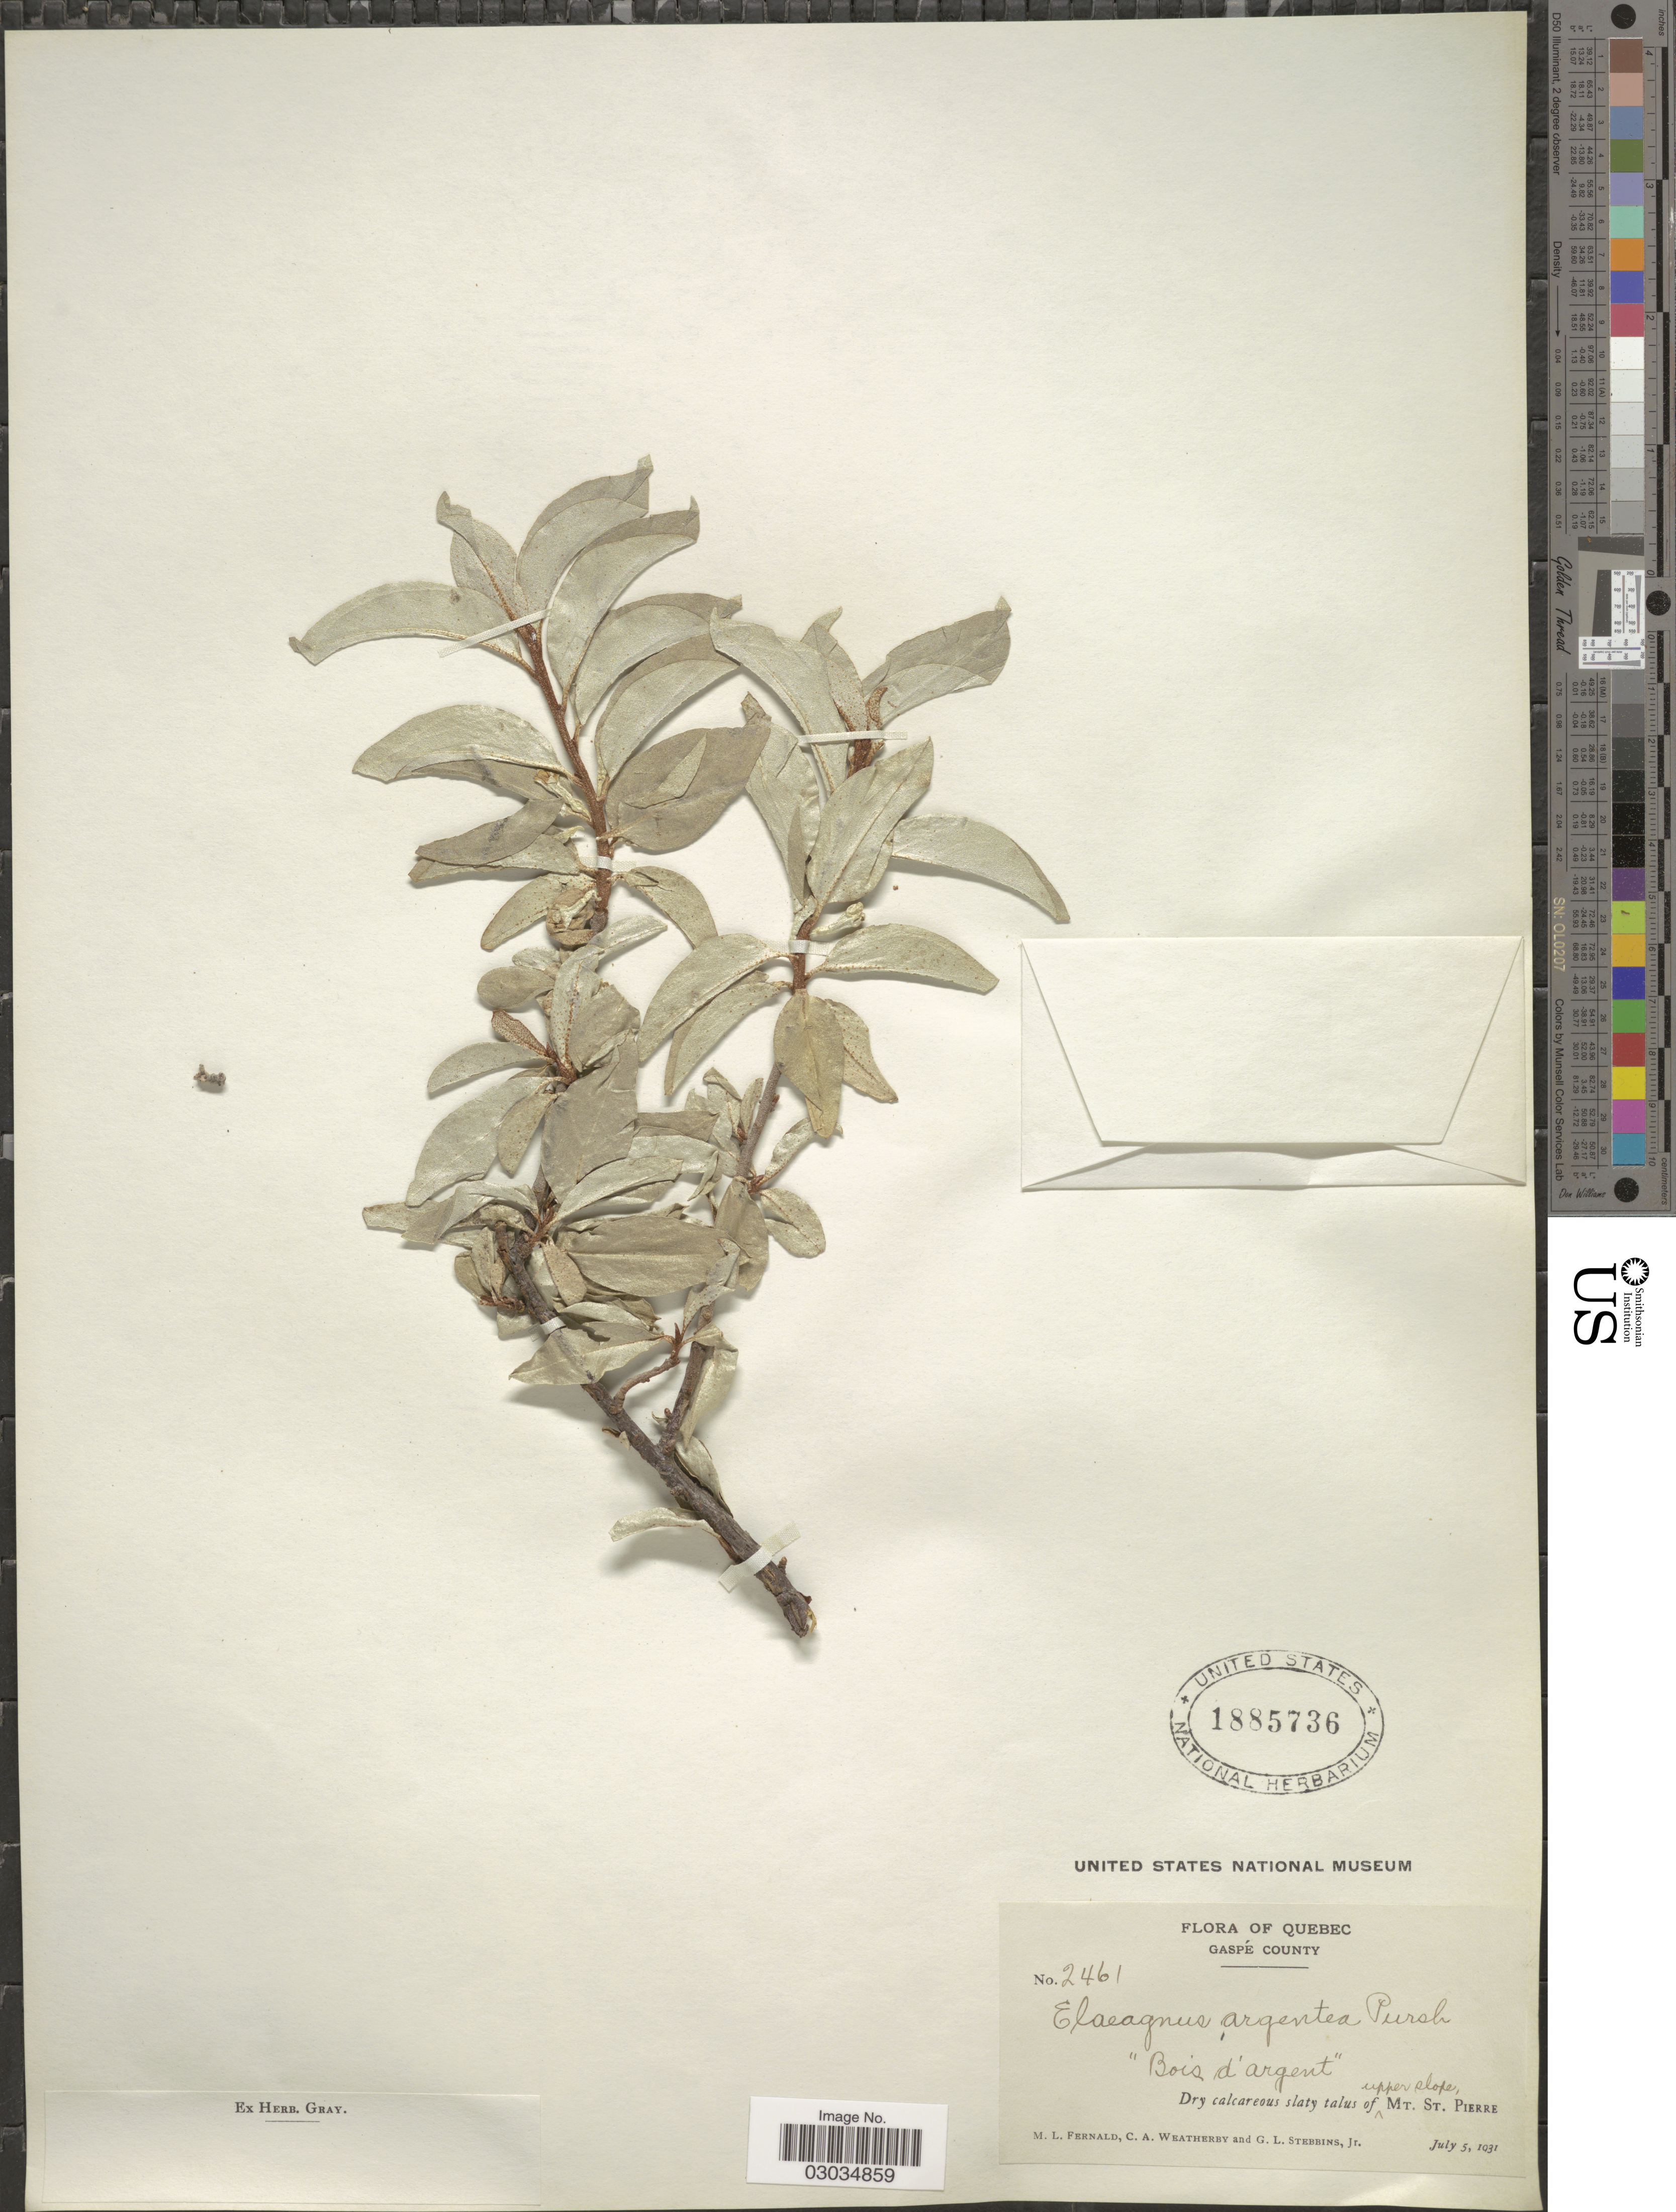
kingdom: Plantae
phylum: Tracheophyta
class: Magnoliopsida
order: Rosales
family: Elaeagnaceae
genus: Elaeagnus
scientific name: Elaeagnus commutata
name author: Bernh. ex Rydb.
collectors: M. L. Fernald, C. A. Weatherby & G. L. Stebbins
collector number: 2461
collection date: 1931-07-05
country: Canada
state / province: Quebec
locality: Gaspé County, Dry calcareous slaty talus of upper slope, Mt. St. Pierre.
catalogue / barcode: US 1885736